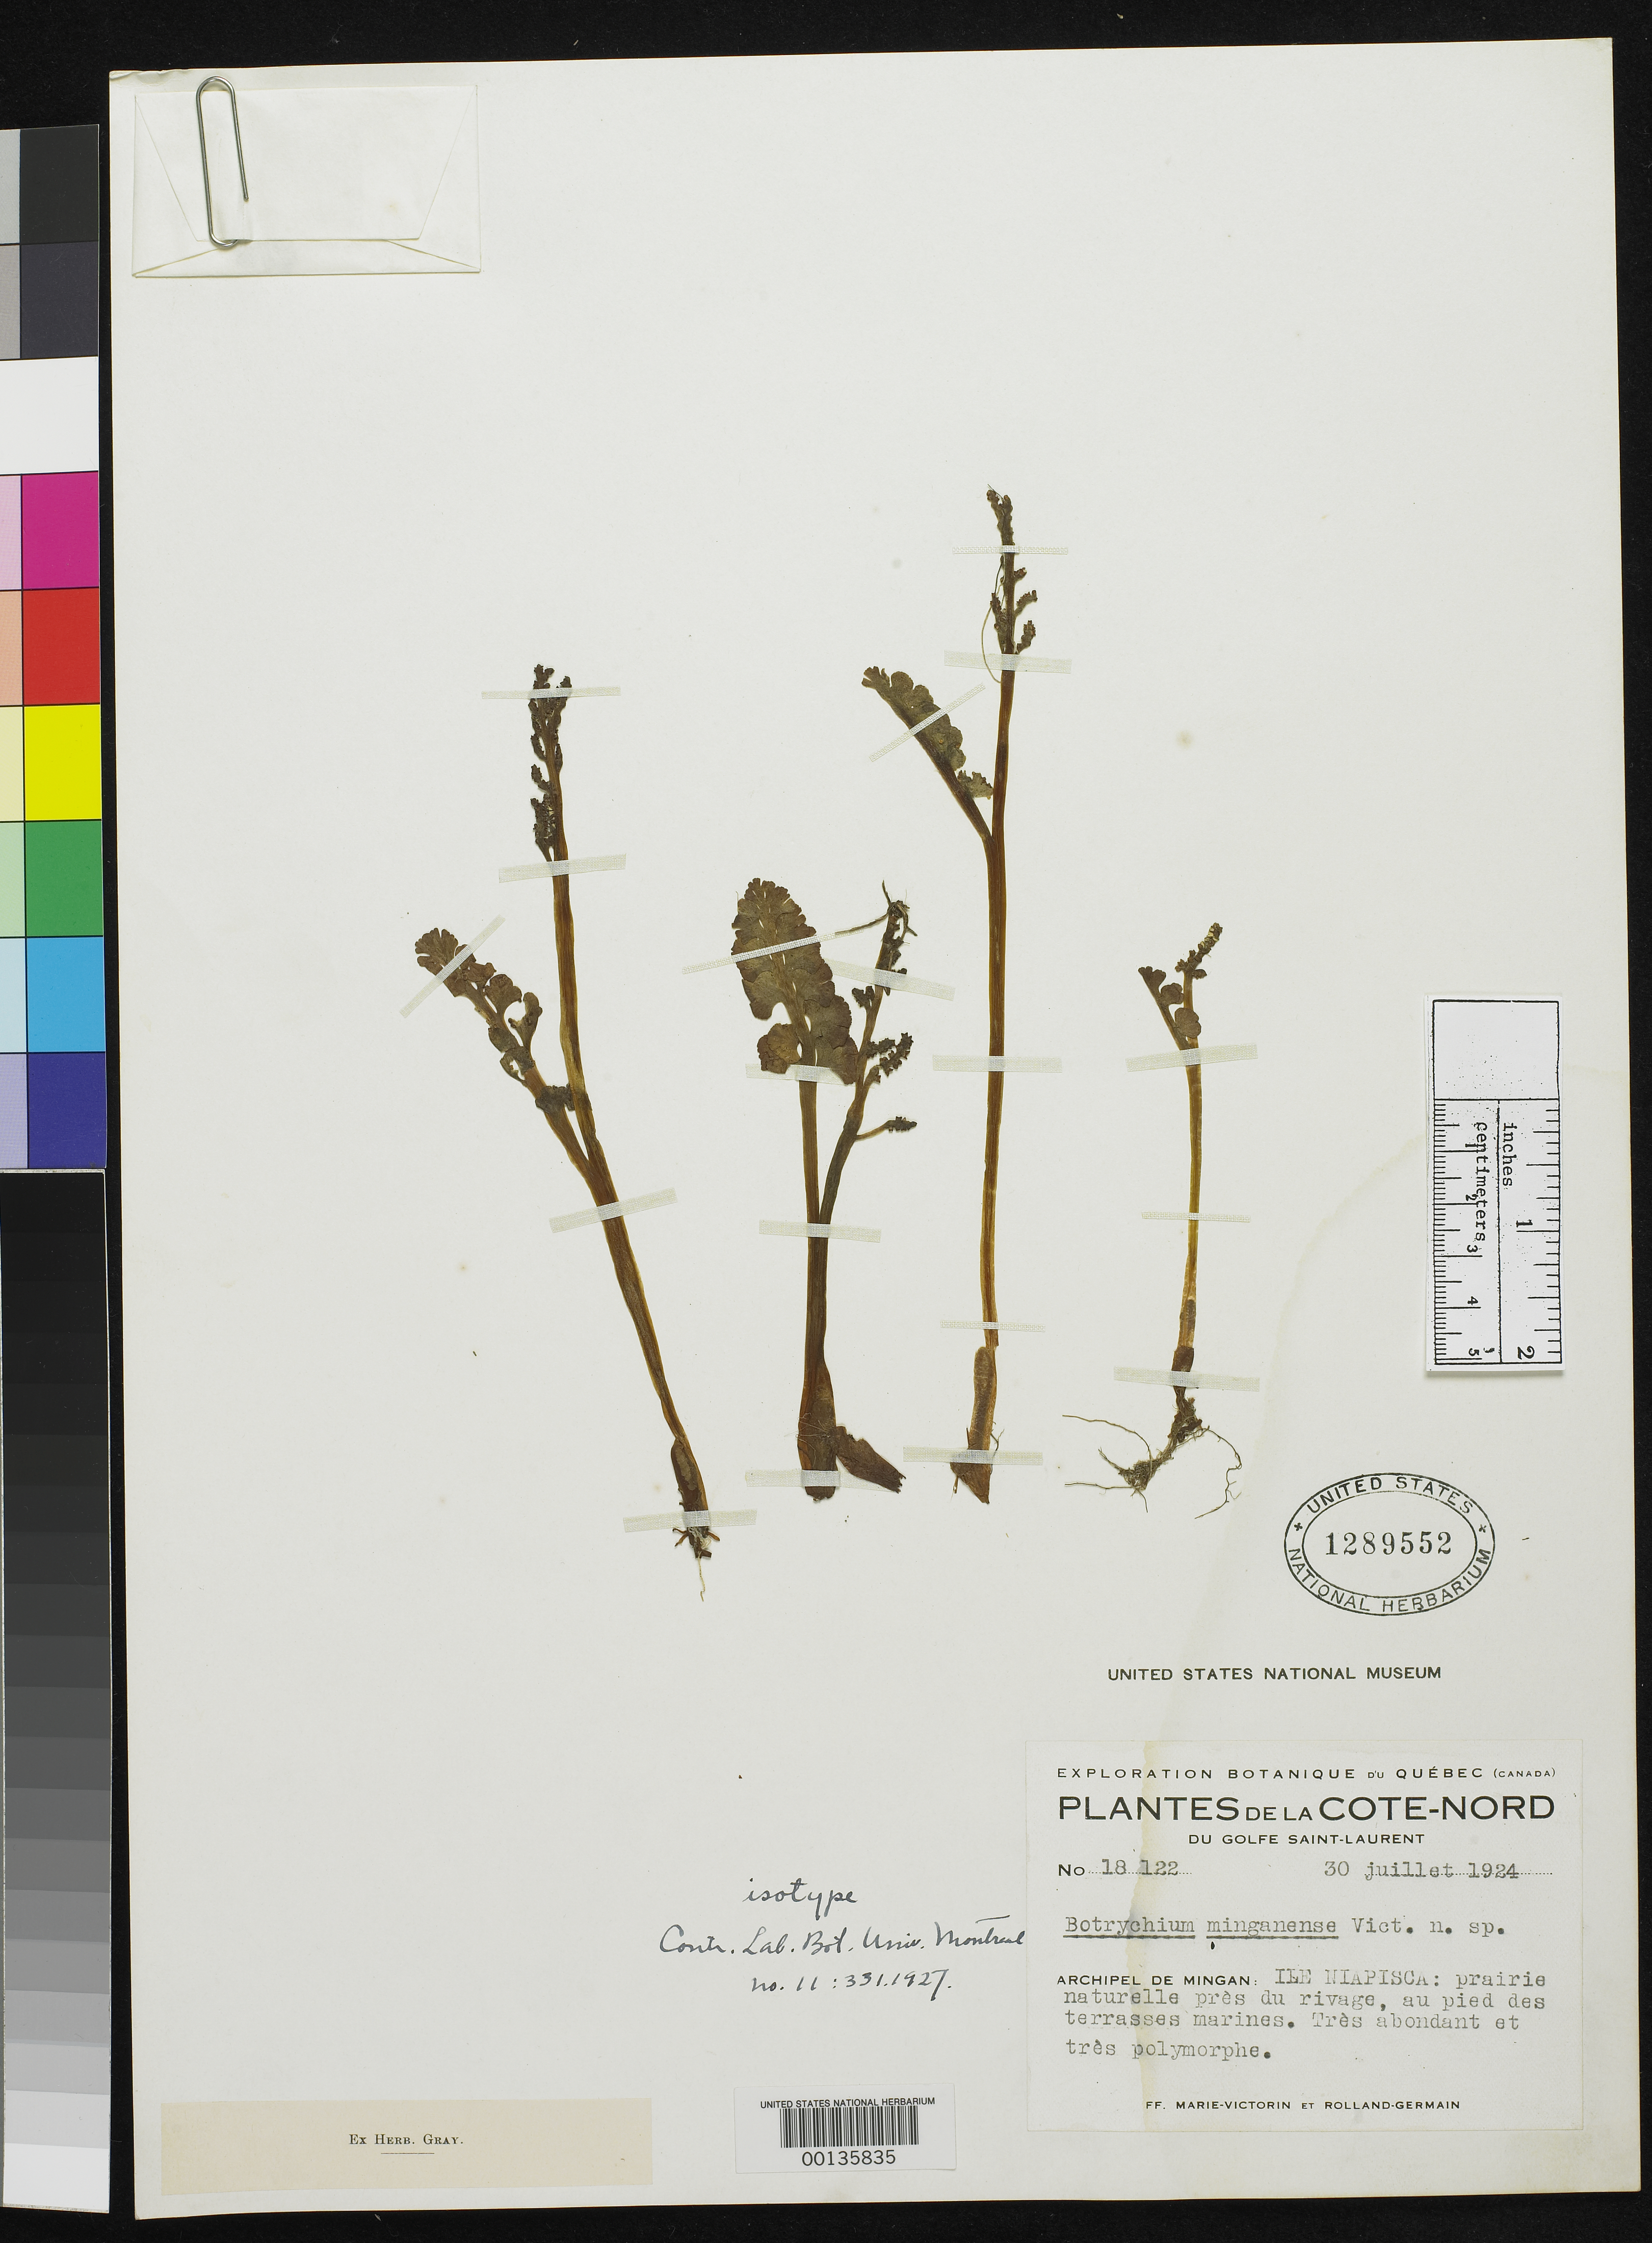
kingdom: Plantae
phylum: Tracheophyta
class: Polypodiopsida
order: Ophioglossales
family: Ophioglossaceae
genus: Botrychium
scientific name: Botrychium minganense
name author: Vict.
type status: Type Collection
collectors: Fr. Marie-Victorin & R. Germain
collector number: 18122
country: Canada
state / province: Quebec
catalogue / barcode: US 1289552